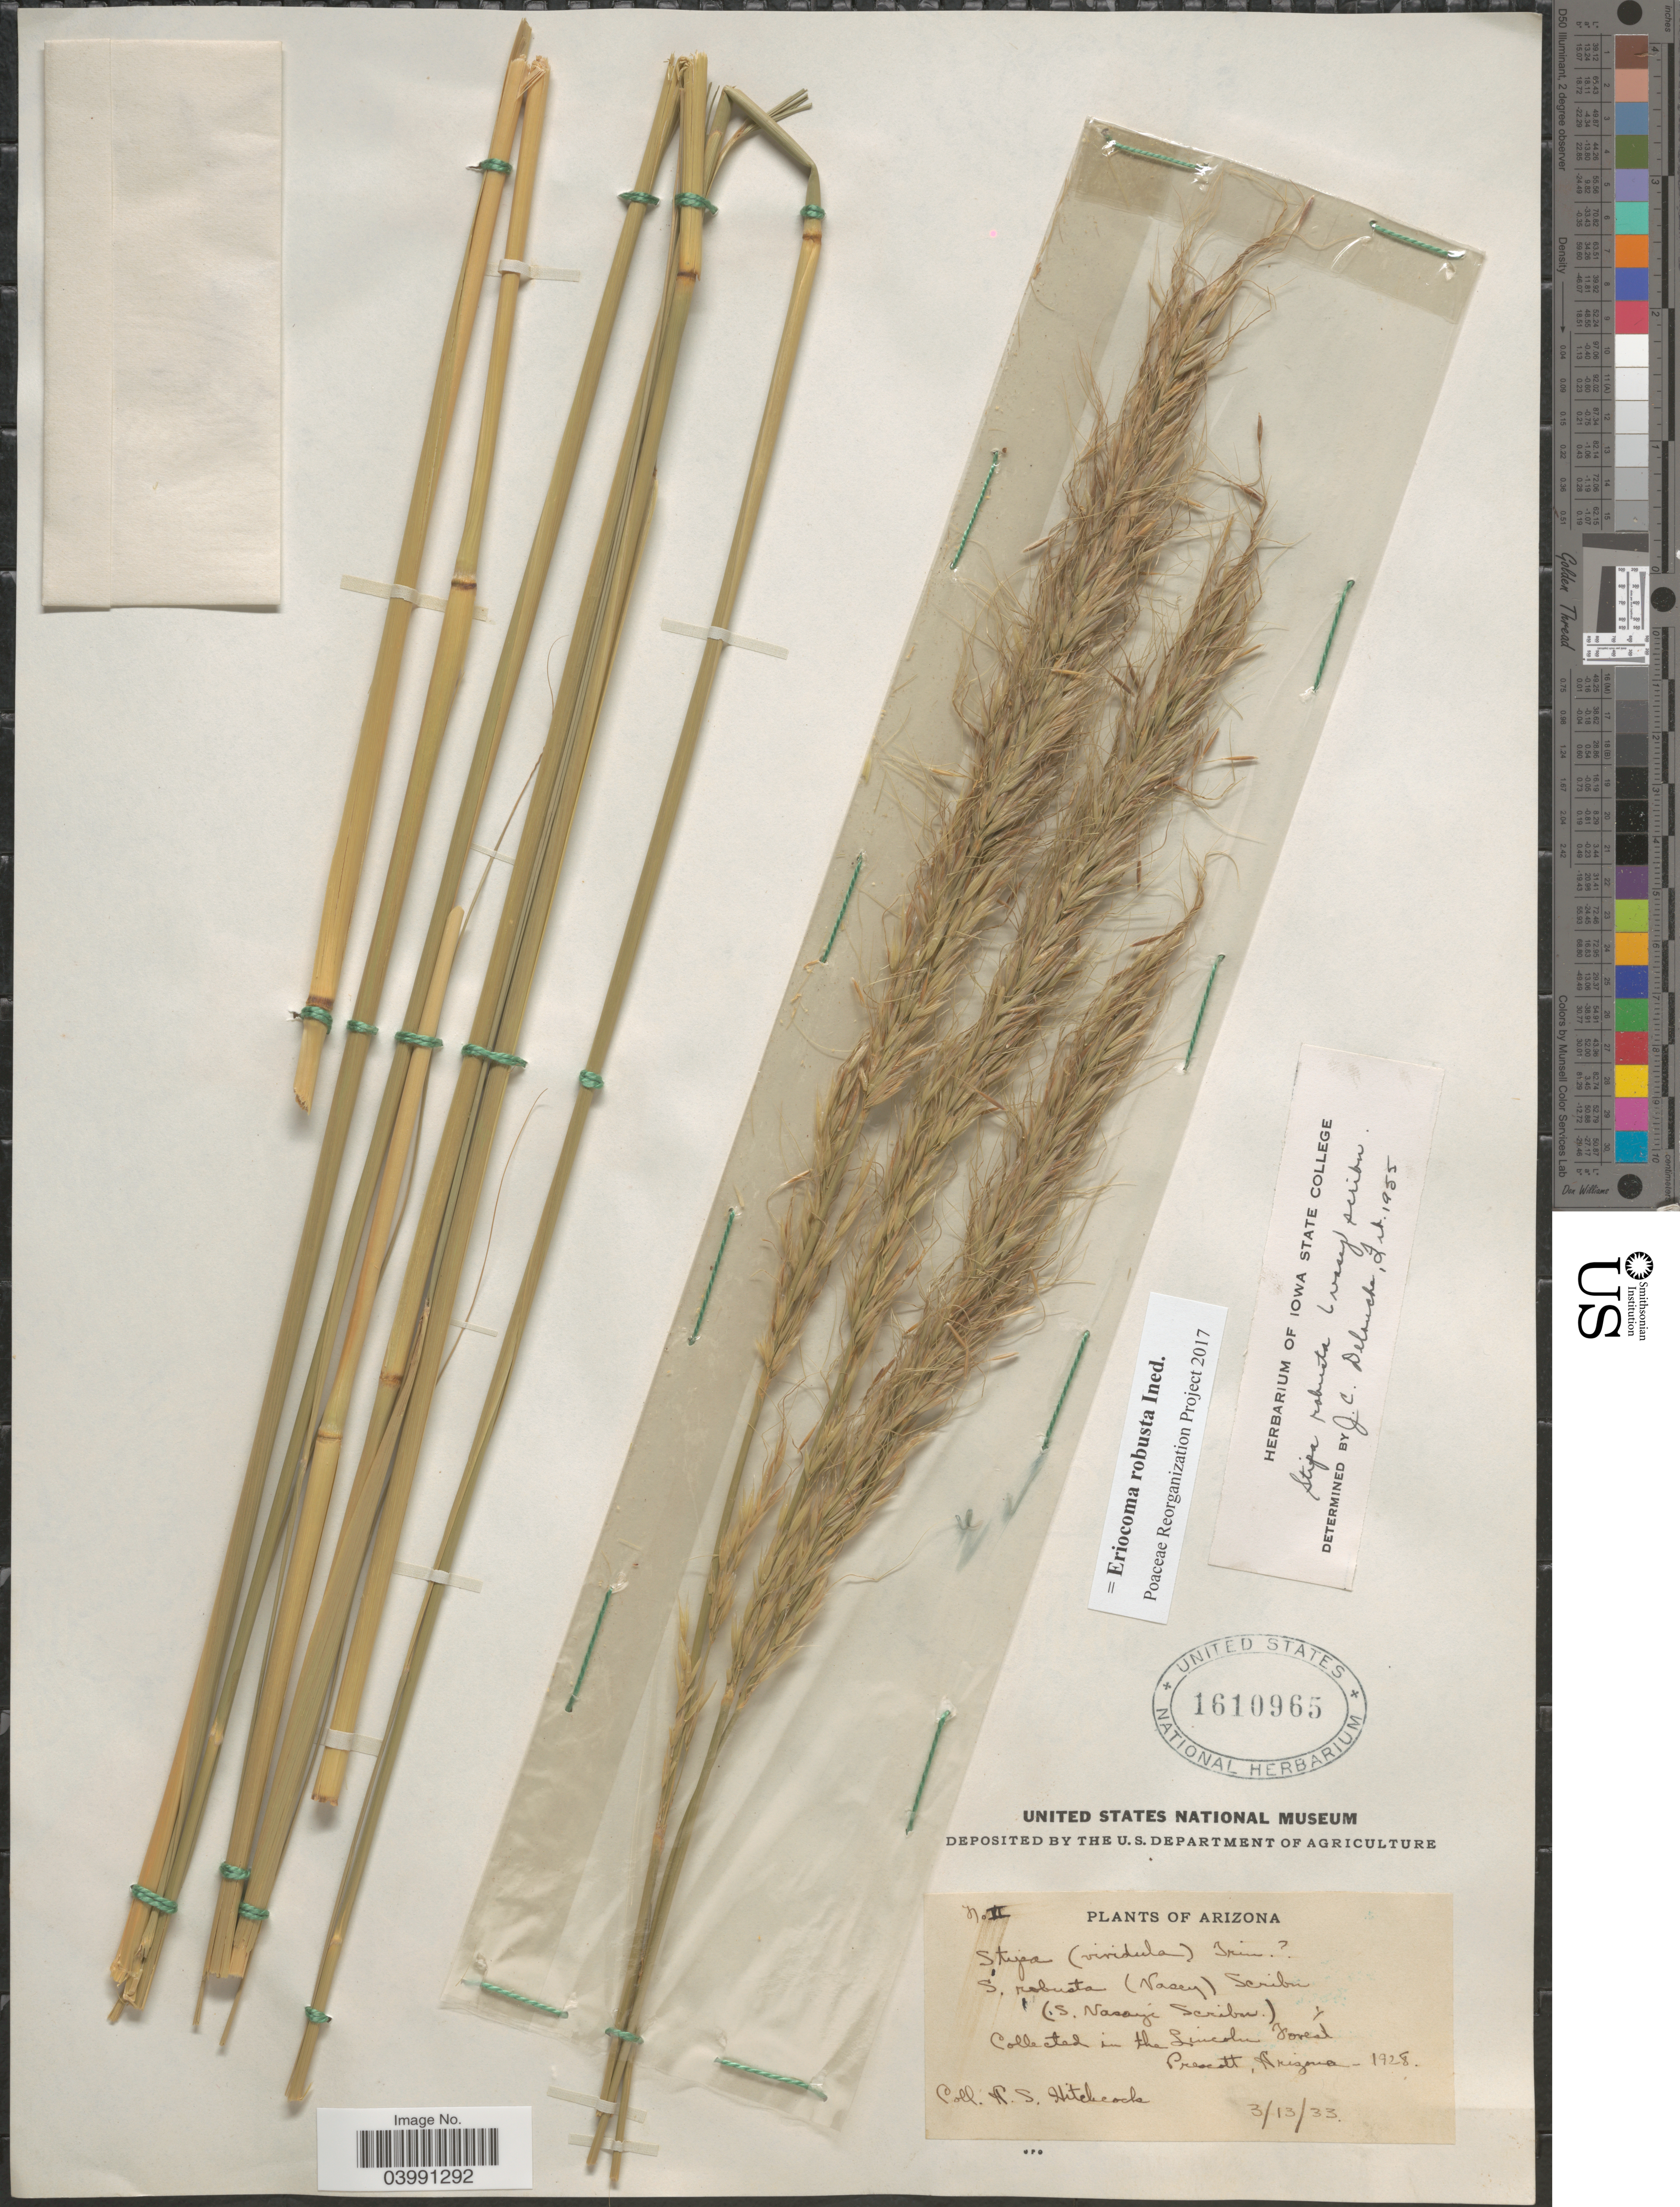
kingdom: Plantae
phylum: Tracheophyta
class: Liliopsida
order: Poales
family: Poaceae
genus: Eriocoma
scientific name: Eriocoma robusta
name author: (Vasey) Romasch.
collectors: A. S. Hitchcock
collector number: II?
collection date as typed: Transcribed d/m/y: 13/3/33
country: United States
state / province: Arizona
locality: In the Lincoln Forest. Prescott.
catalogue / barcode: US 1610965